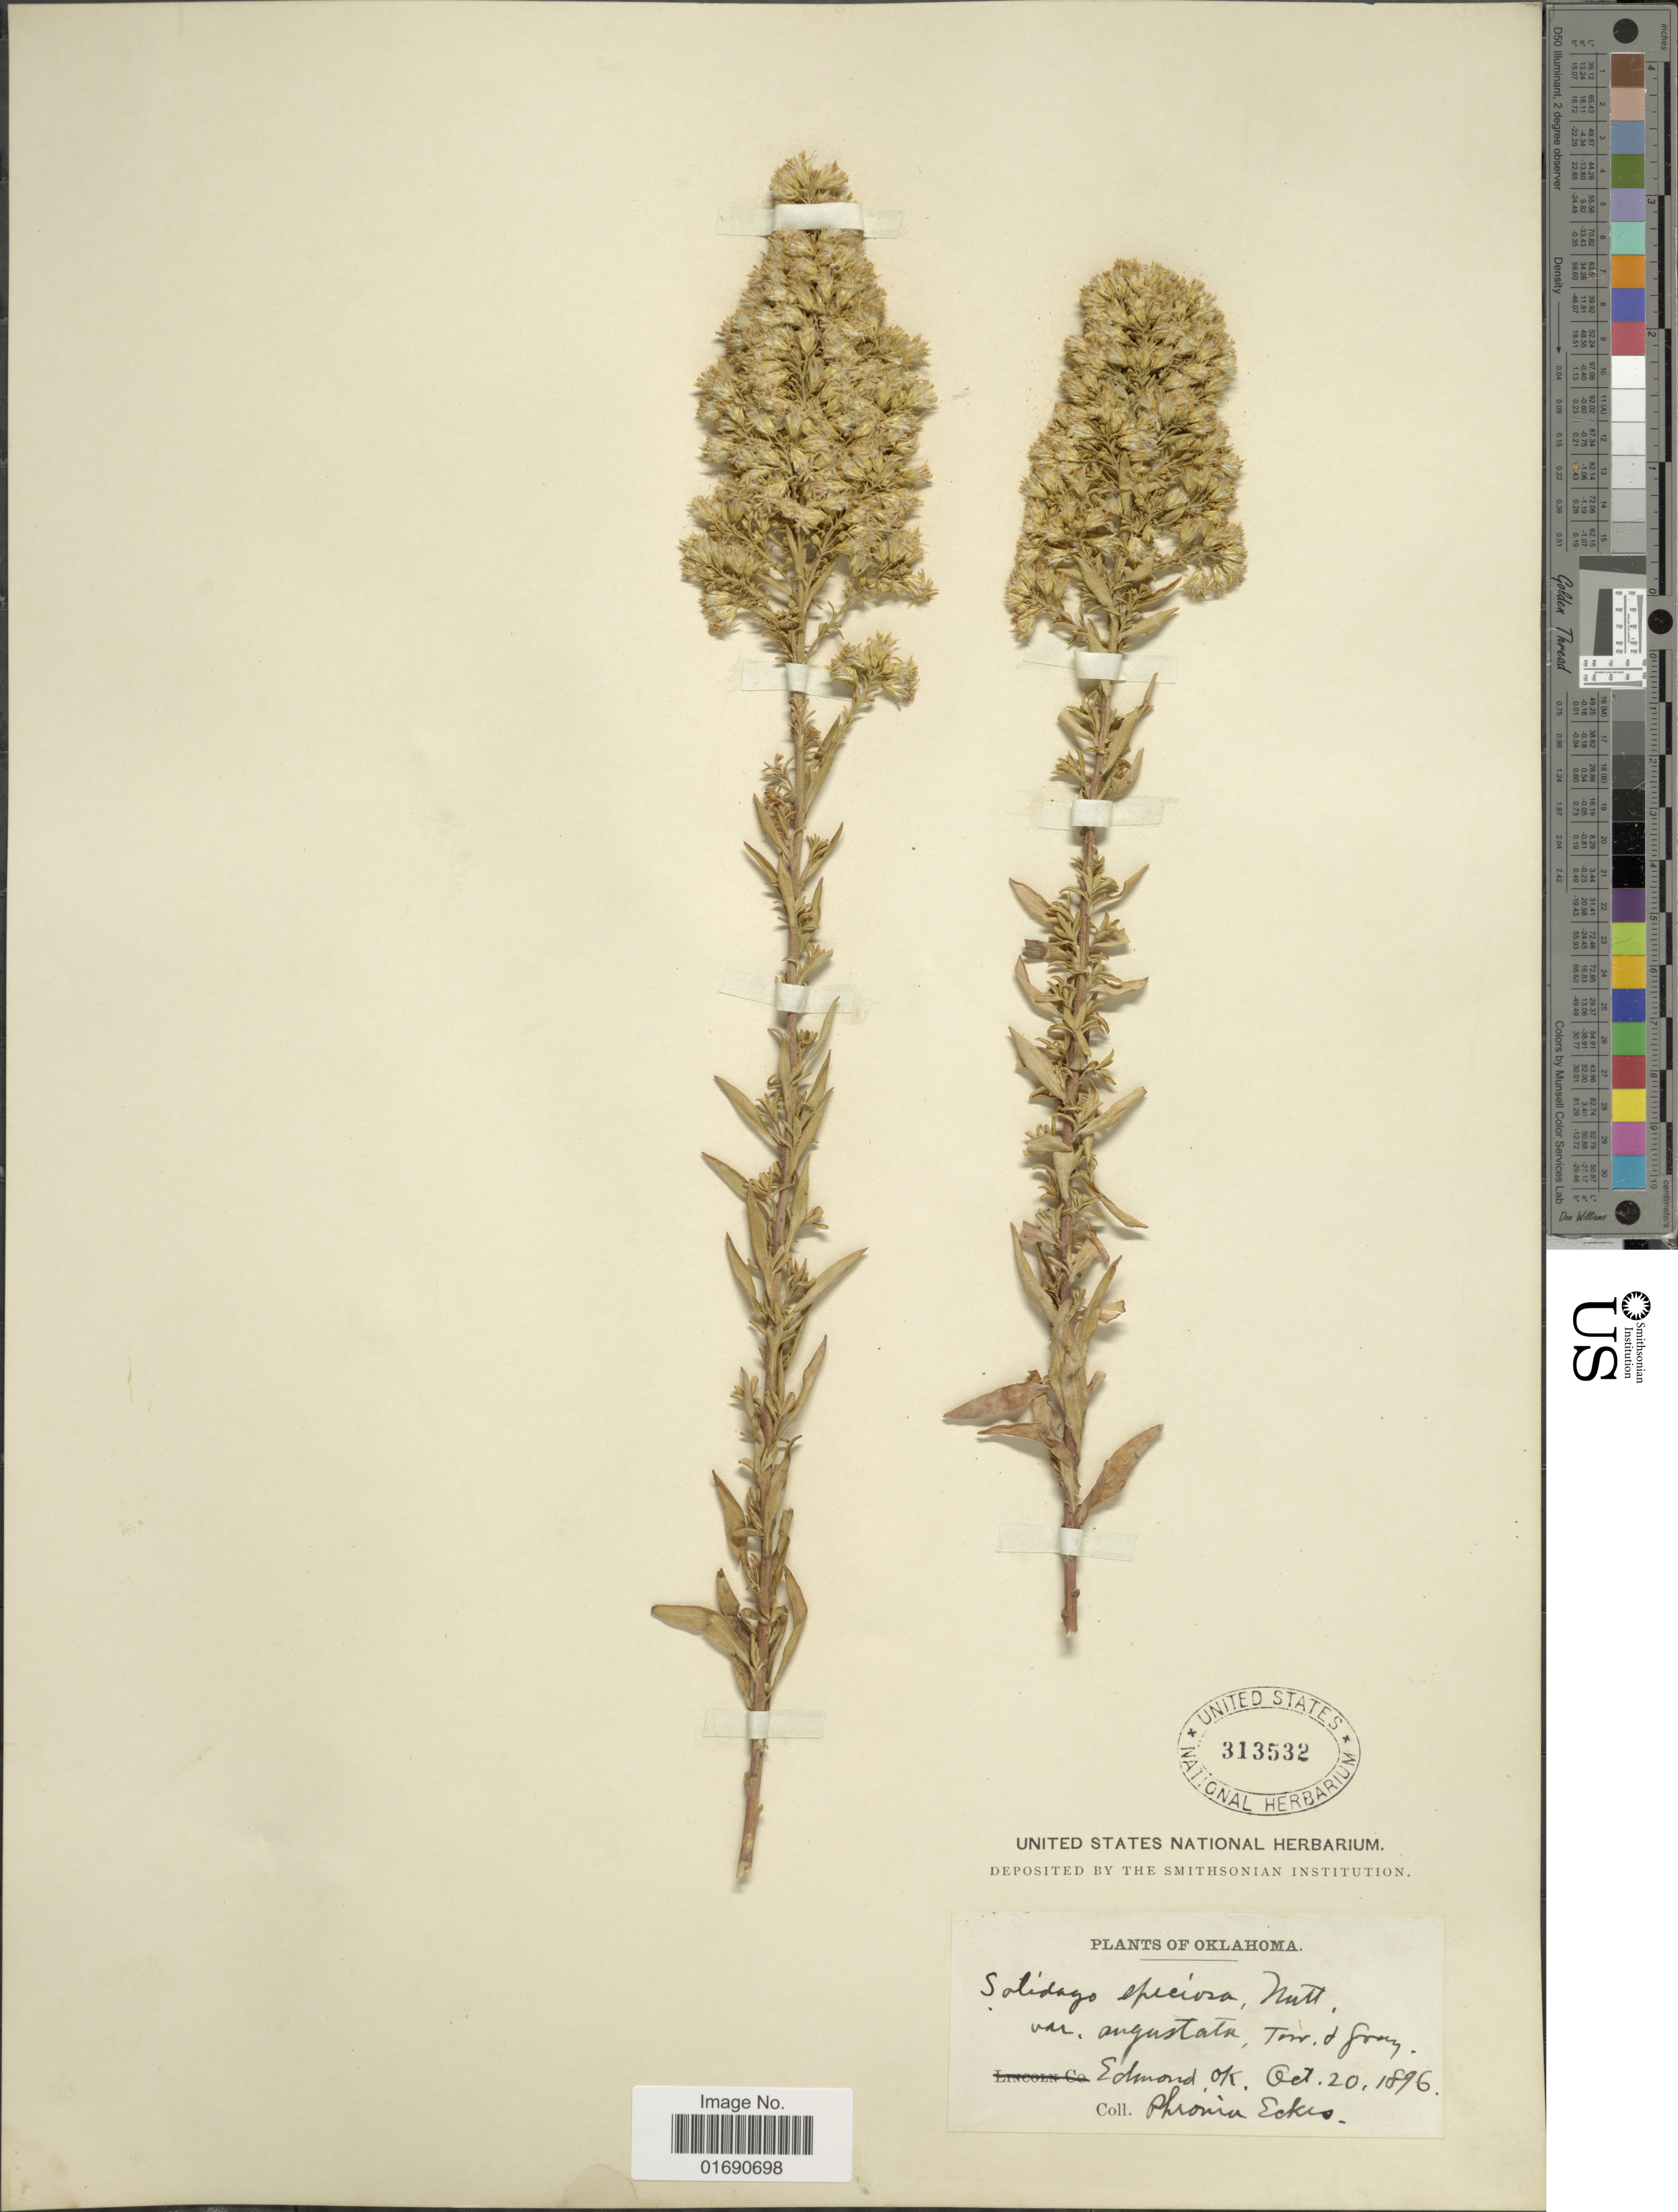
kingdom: Plantae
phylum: Tracheophyta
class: Magnoliopsida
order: Asterales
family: Asteraceae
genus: Solidago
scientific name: Solidago speciosa var. rigidiuscula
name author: Torr. & A. Gray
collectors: P. Eckes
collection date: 1896-10-20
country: United States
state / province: Oklahoma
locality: Edmond Ok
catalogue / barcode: US 313532